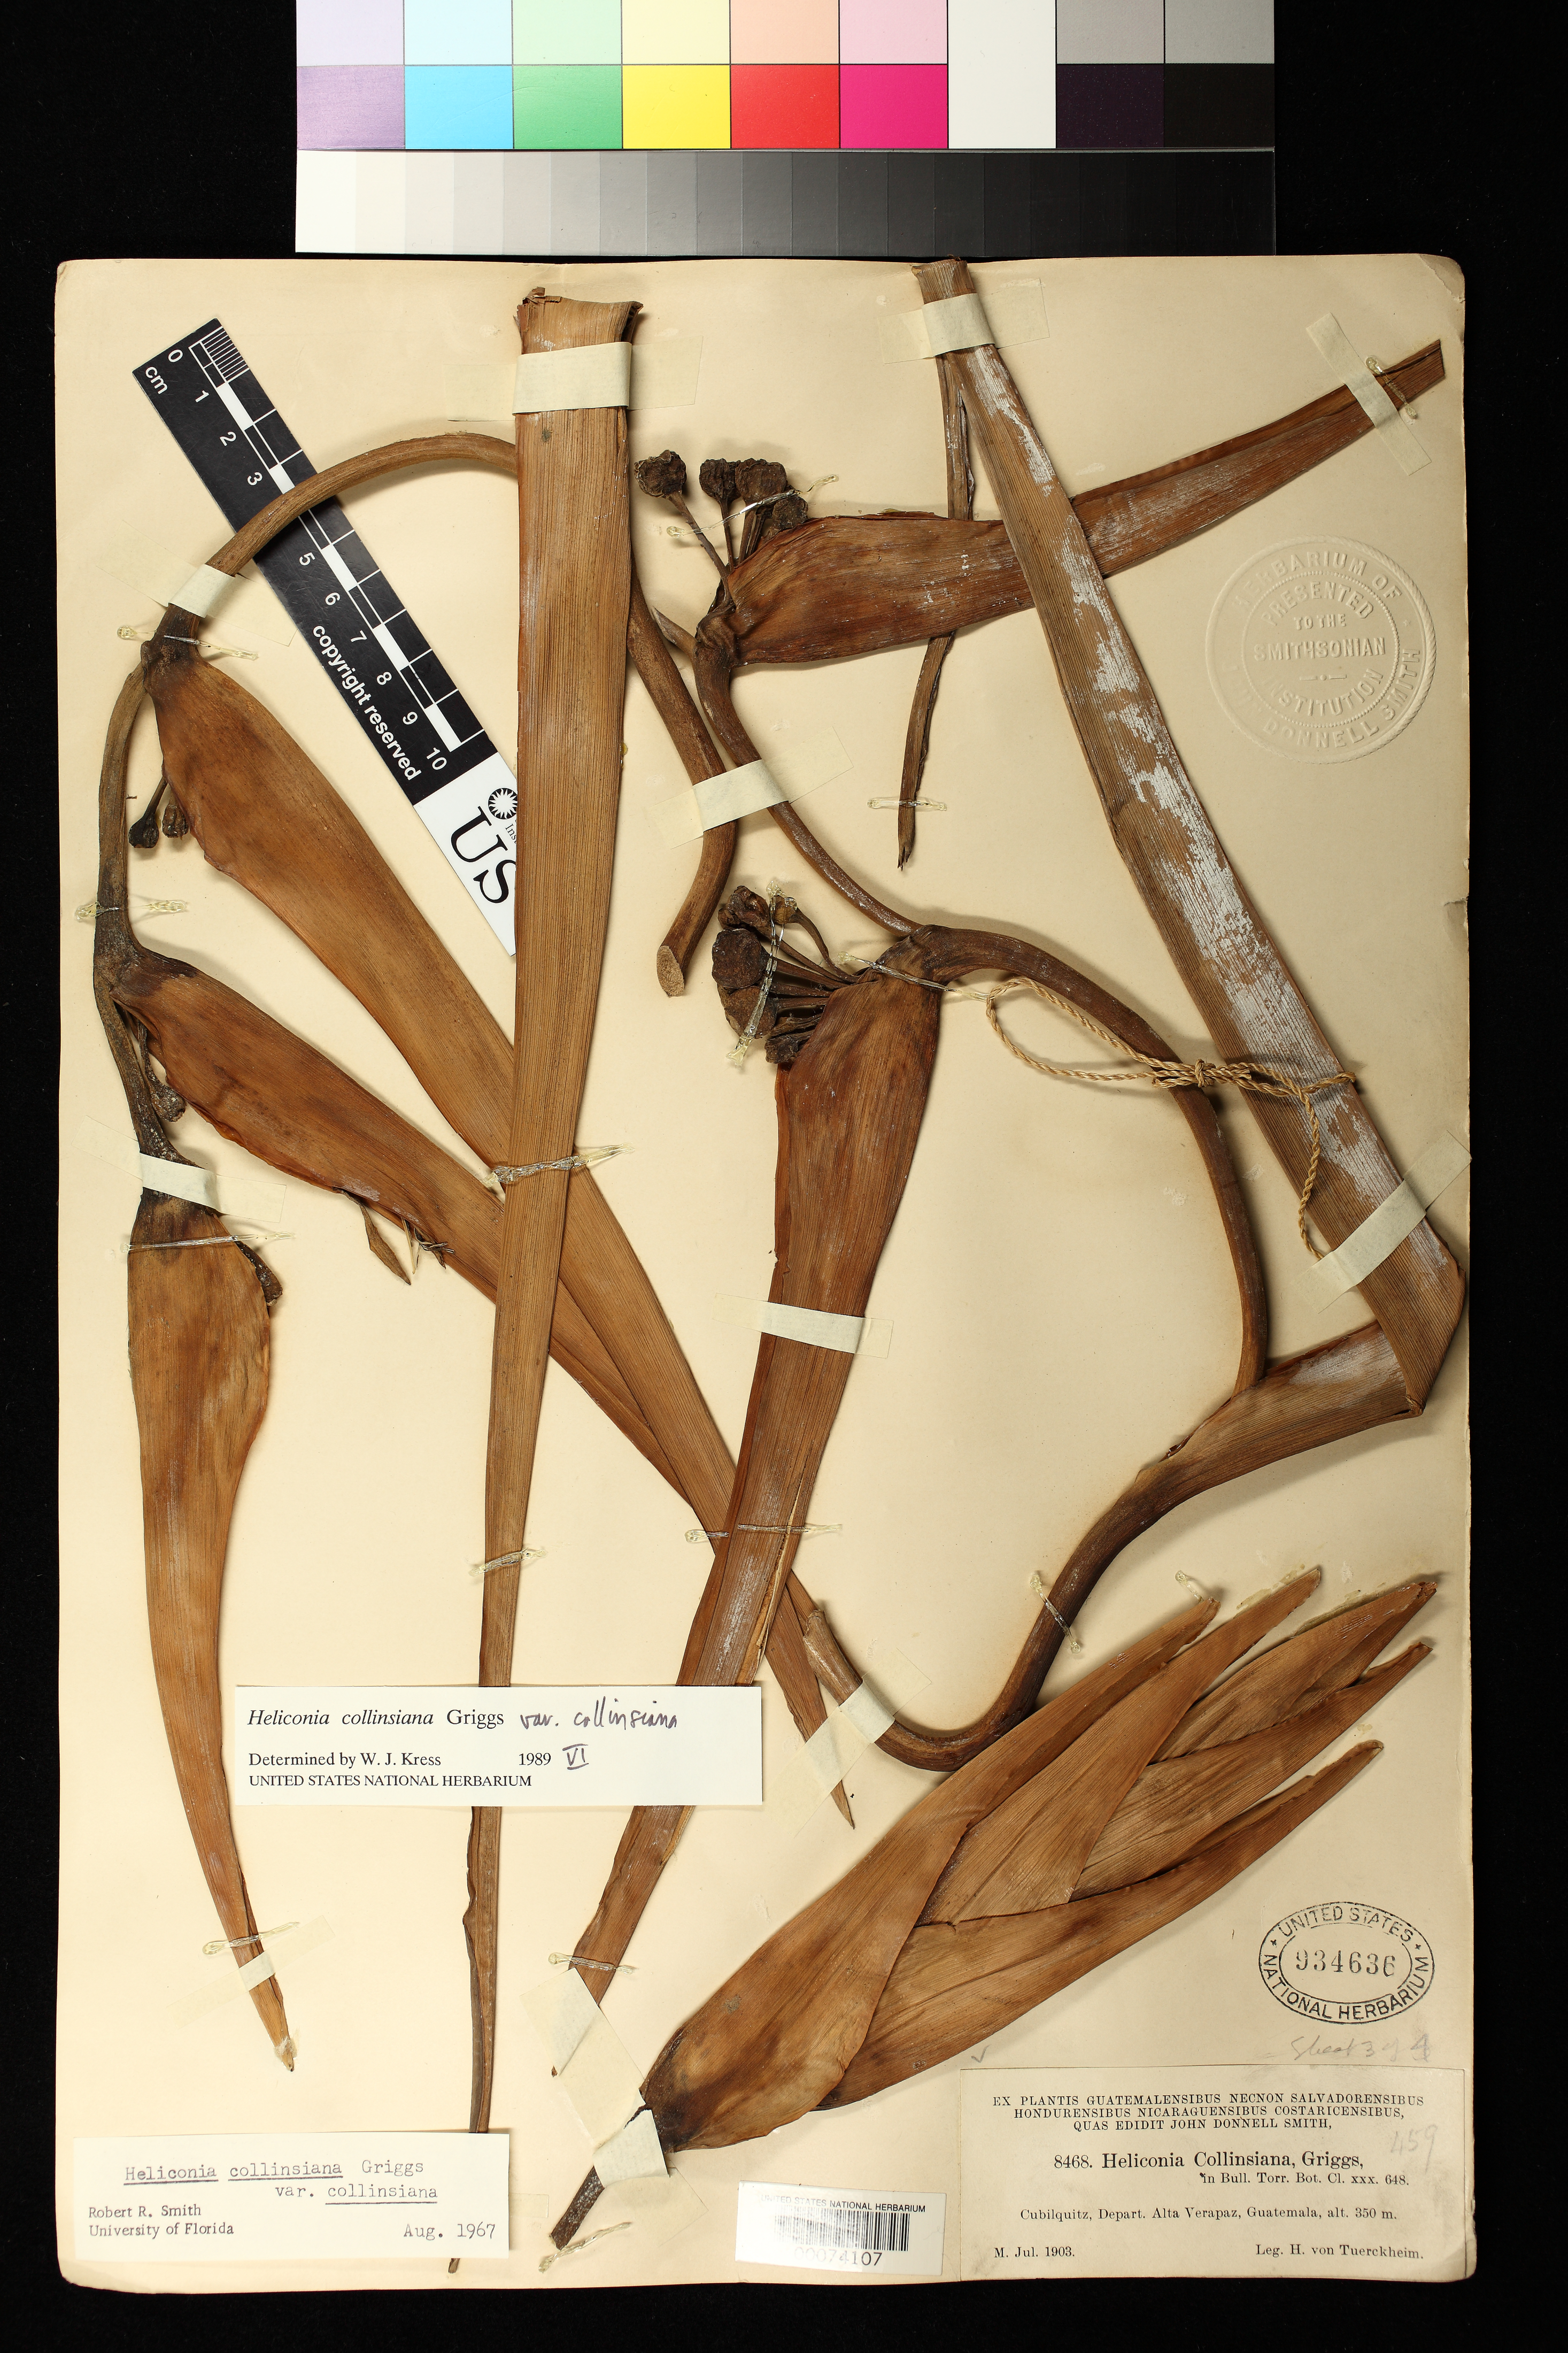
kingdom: Plantae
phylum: Tracheophyta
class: Liliopsida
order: Zingiberales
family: Heliconiaceae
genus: Heliconia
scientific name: Heliconia collinsiana var. collinsiana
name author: R.F. Griggs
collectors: H. von Türckheim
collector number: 8468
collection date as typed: Jul 1903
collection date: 1903-07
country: Guatemala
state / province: Alta Verapaz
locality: Cubilquitz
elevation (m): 350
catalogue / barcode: US 934636